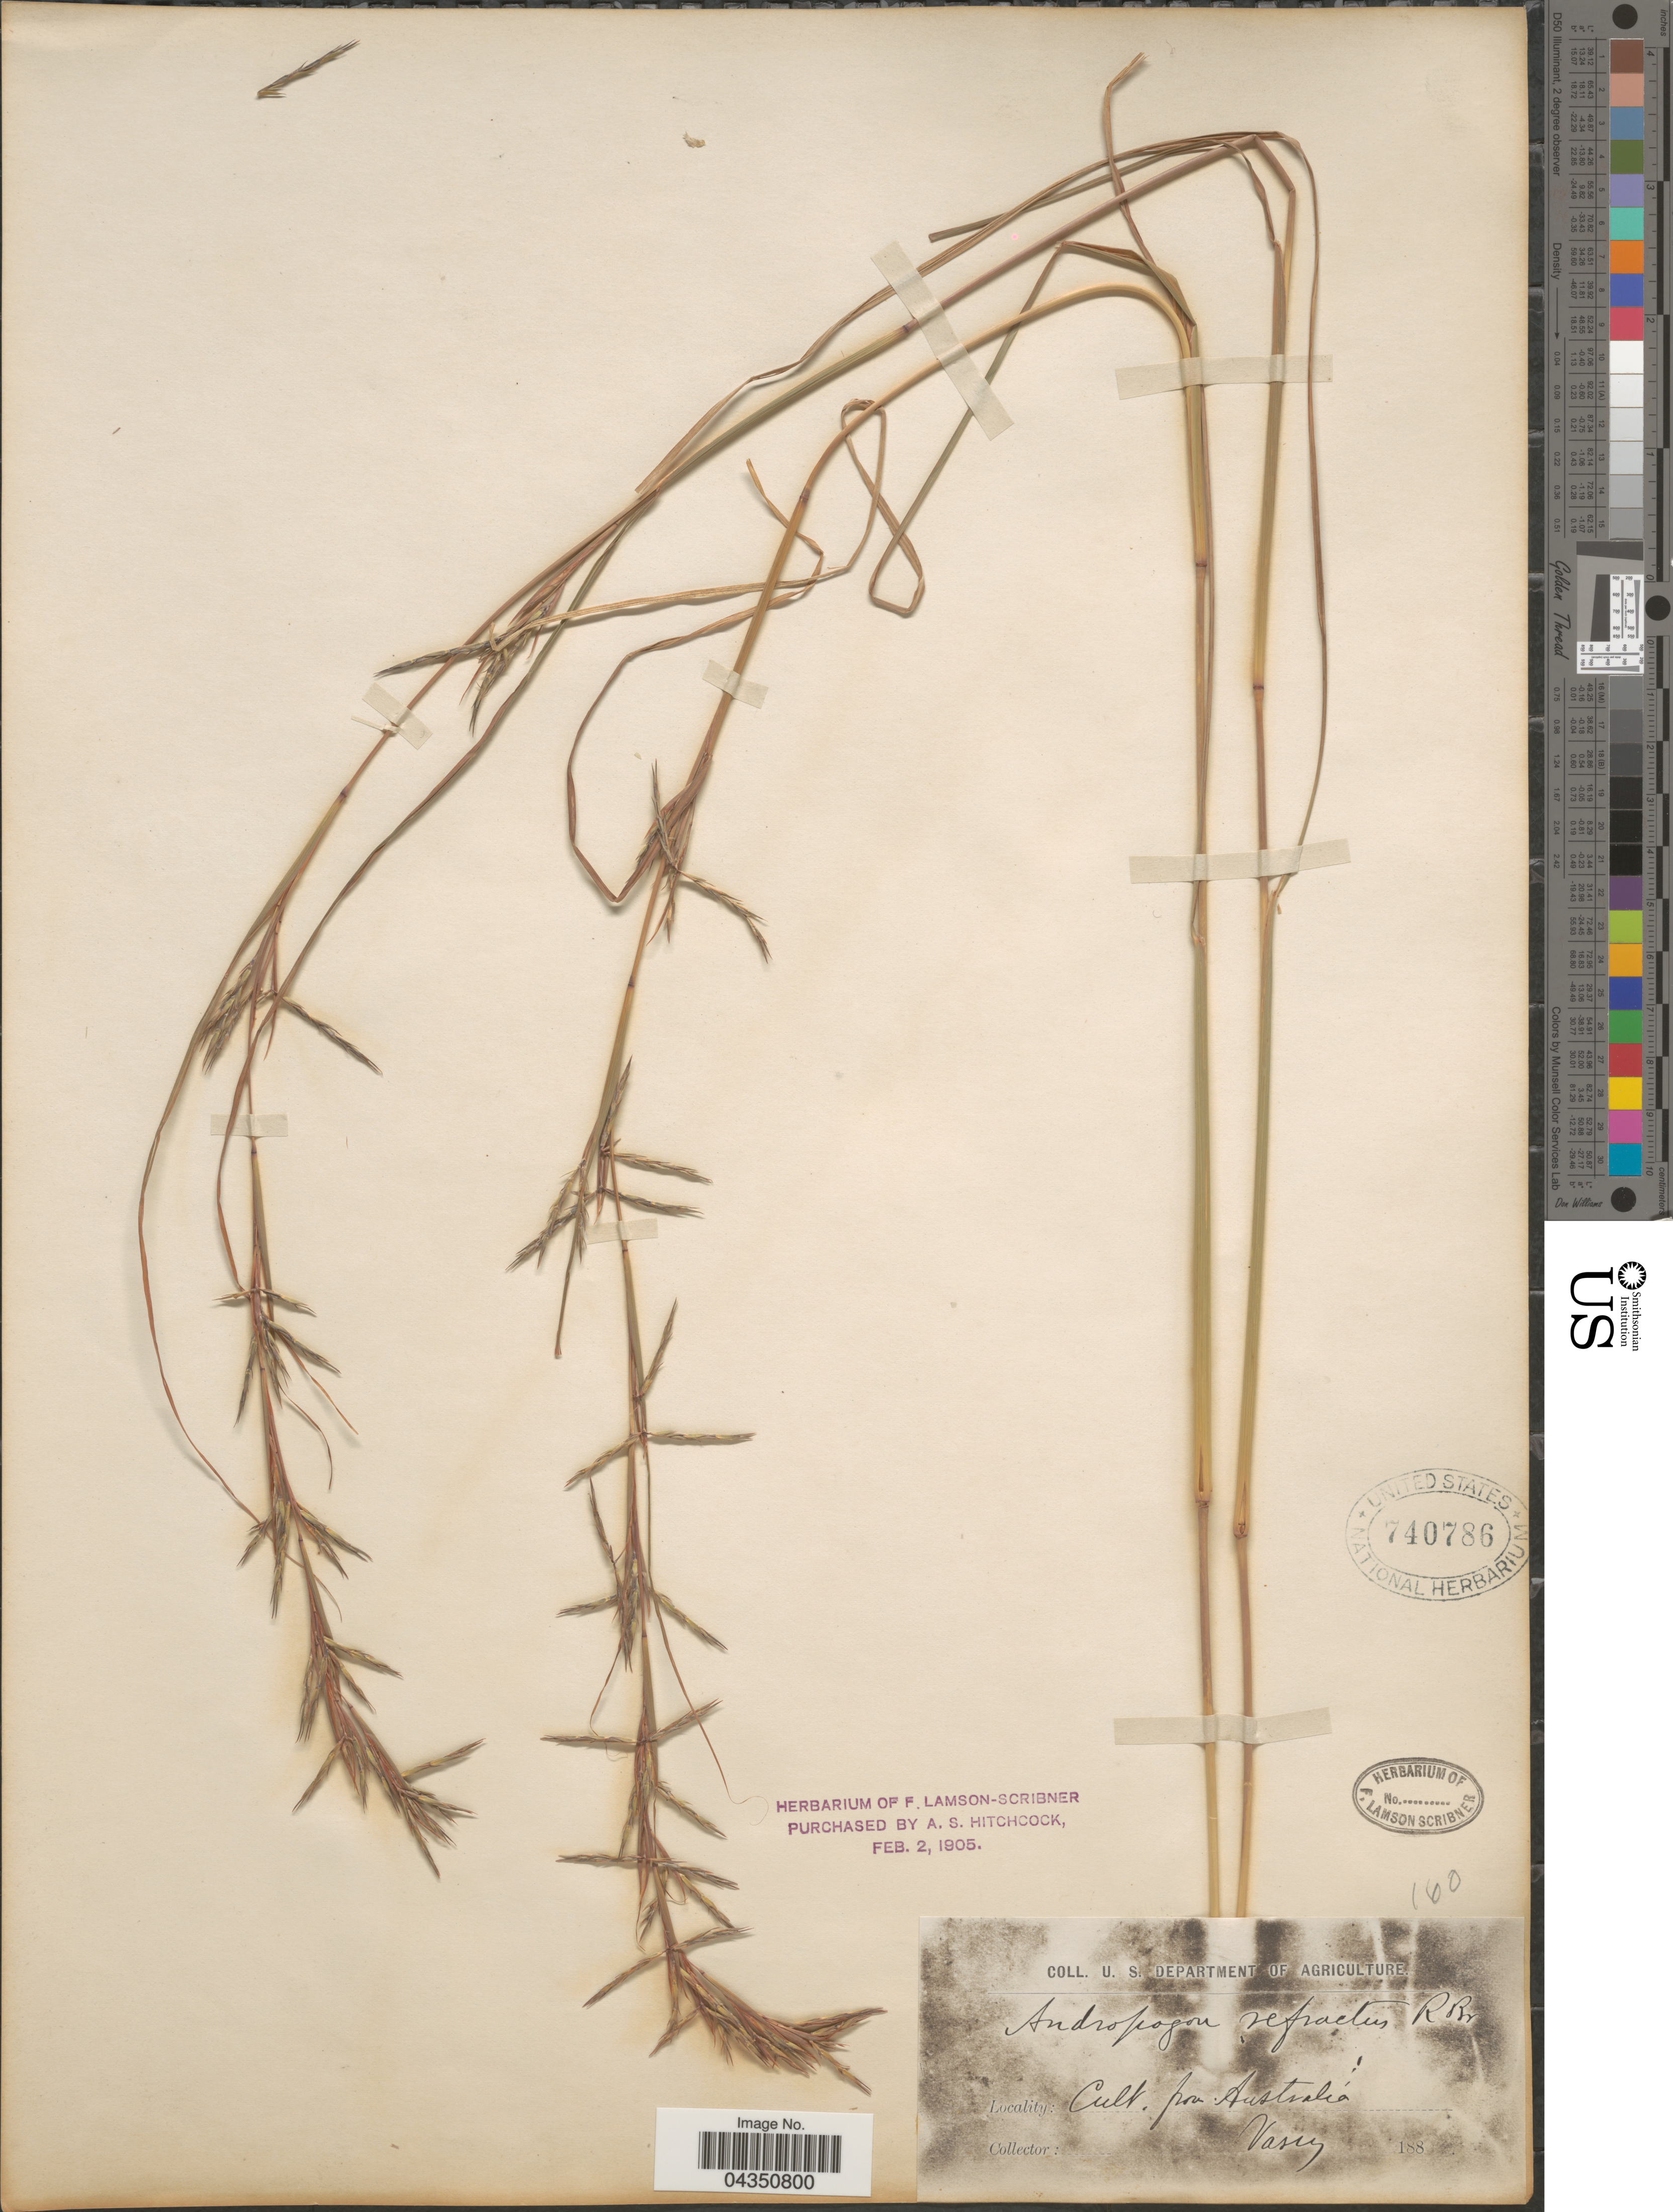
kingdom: Plantae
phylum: Tracheophyta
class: Liliopsida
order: Poales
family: Poaceae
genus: Cymbopogon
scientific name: Cymbopogon sp.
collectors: Vasey, --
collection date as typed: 188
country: Australia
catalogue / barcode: US 740786